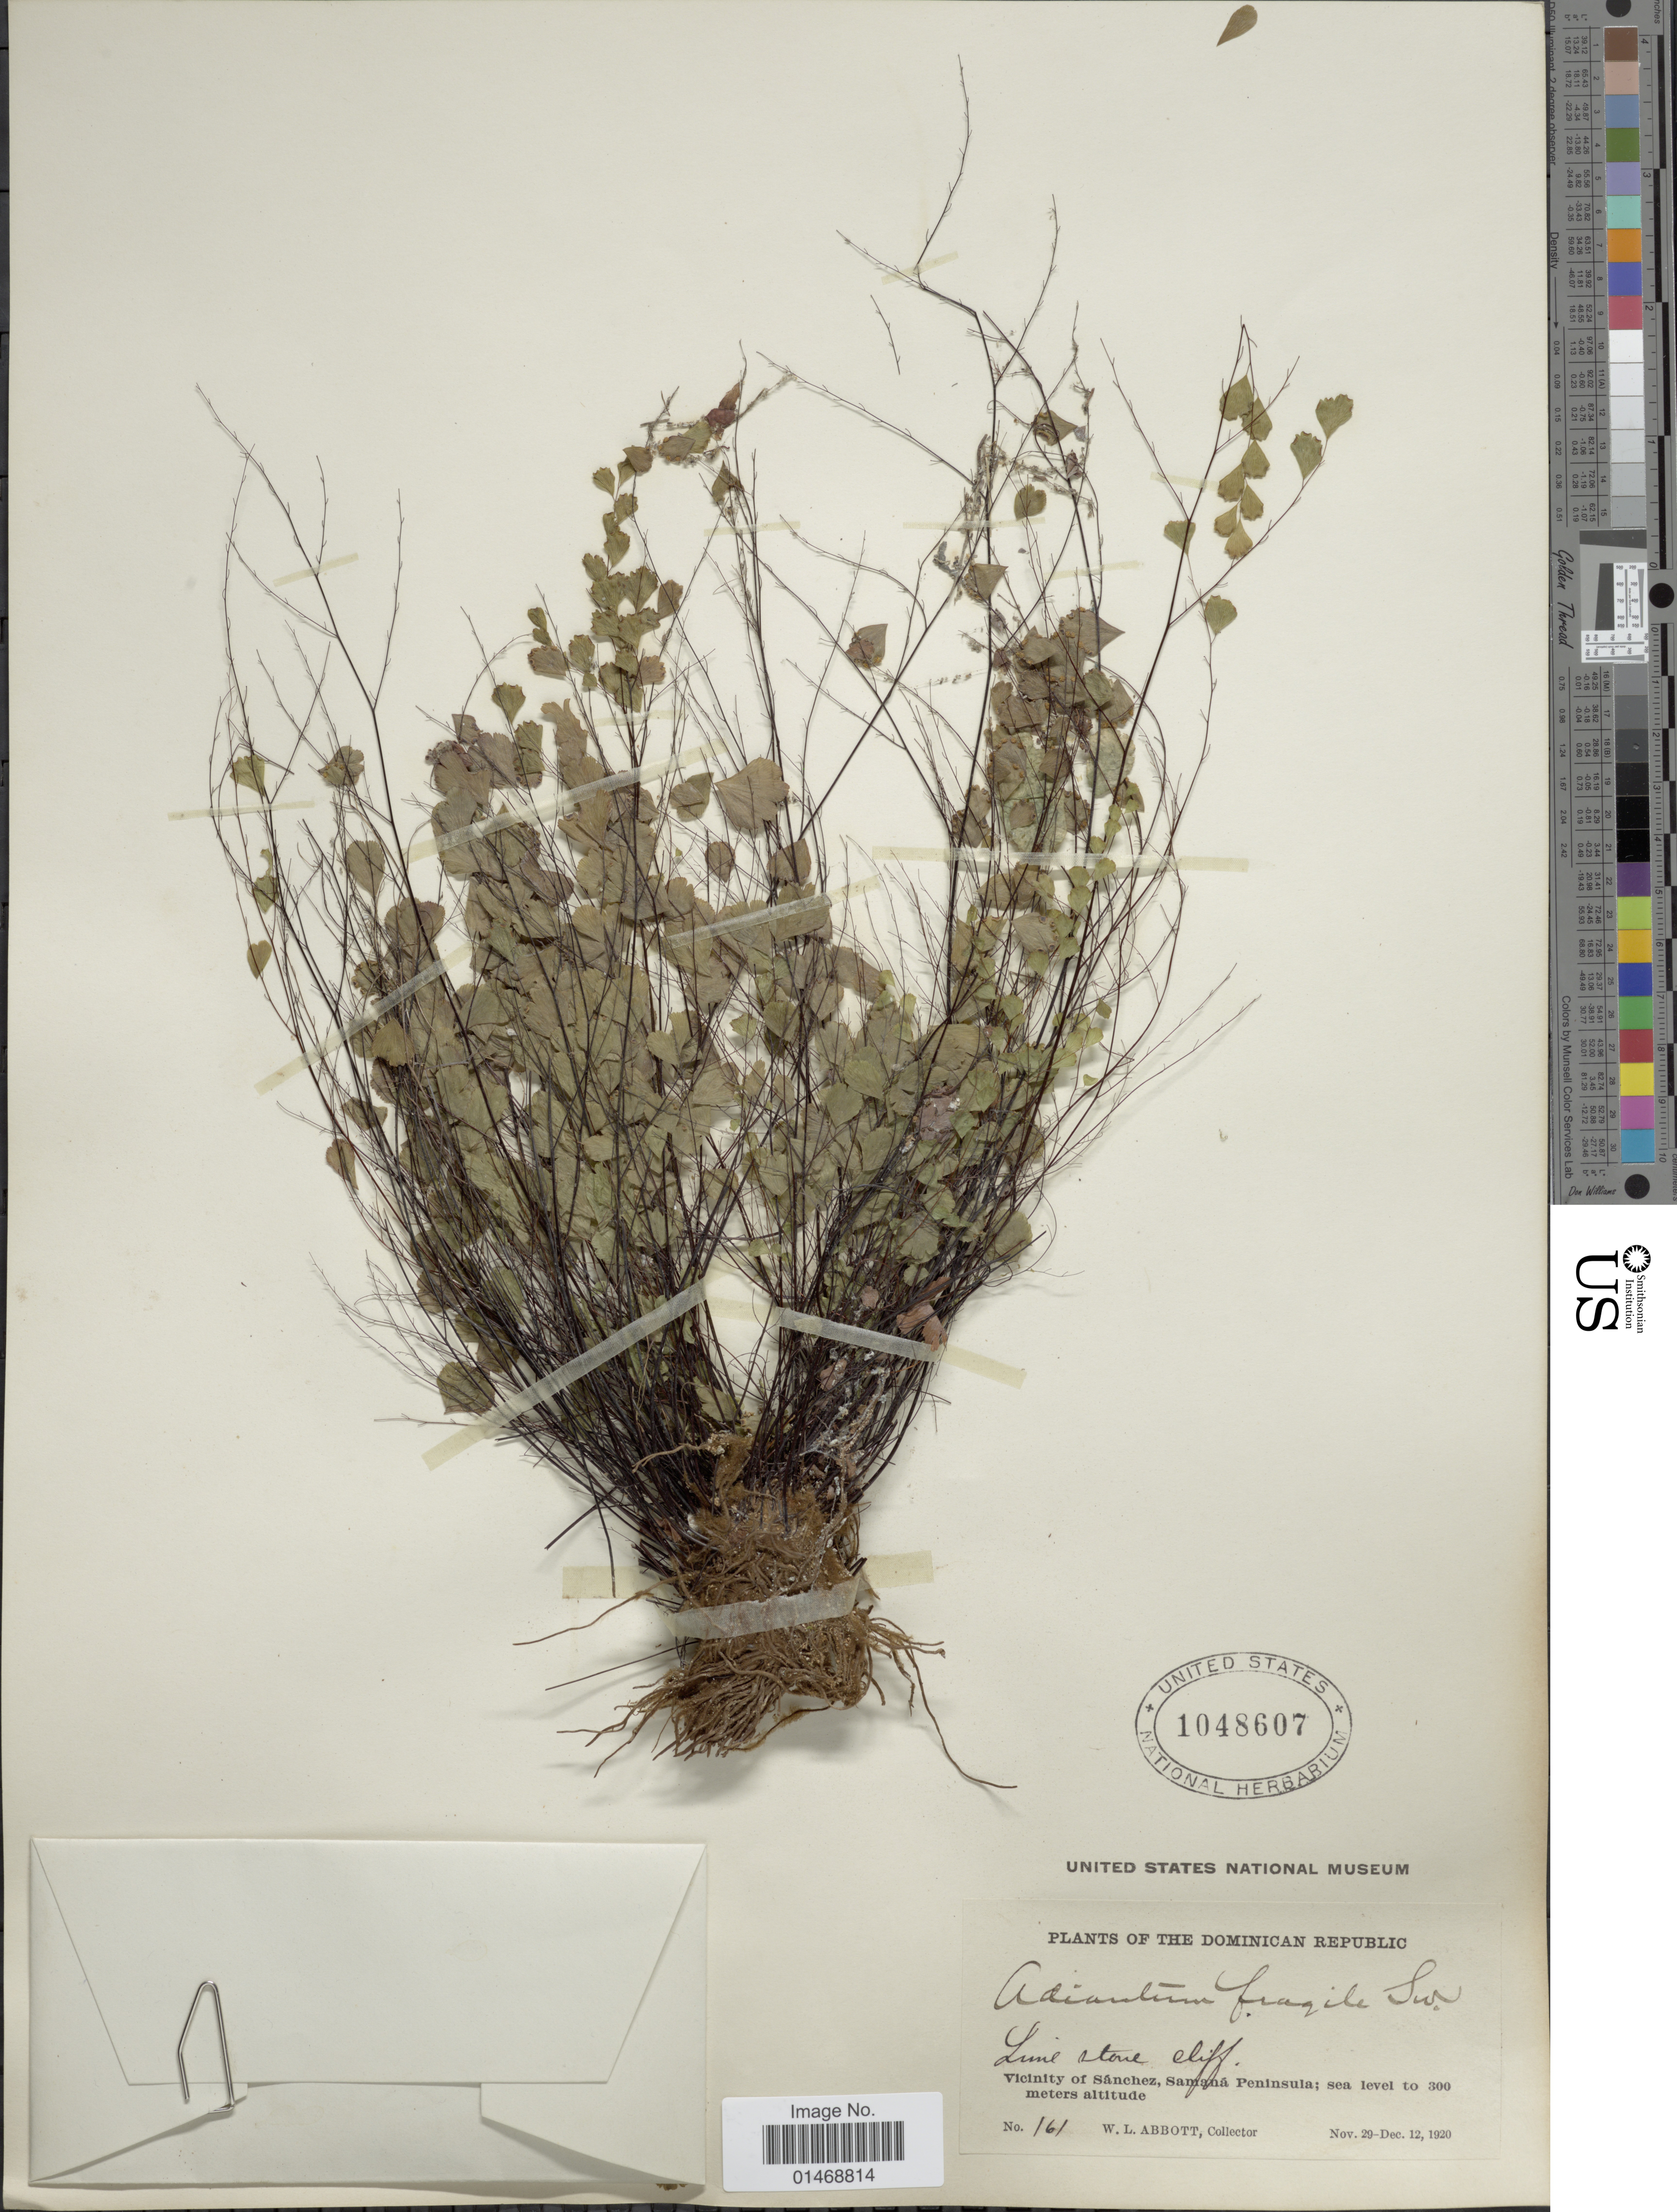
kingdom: Plantae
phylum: Tracheophyta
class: Polypodiopsida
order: Polypodiales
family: Pteridaceae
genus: Adiantum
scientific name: Adiantum fragile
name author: Sw.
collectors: W. L. Abbott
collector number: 161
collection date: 1920-11-29/1920-12-12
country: Dominican Republic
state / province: Samaná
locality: Vicinity of Sánchez, Samaná Peninsula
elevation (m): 300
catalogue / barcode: US 1048607